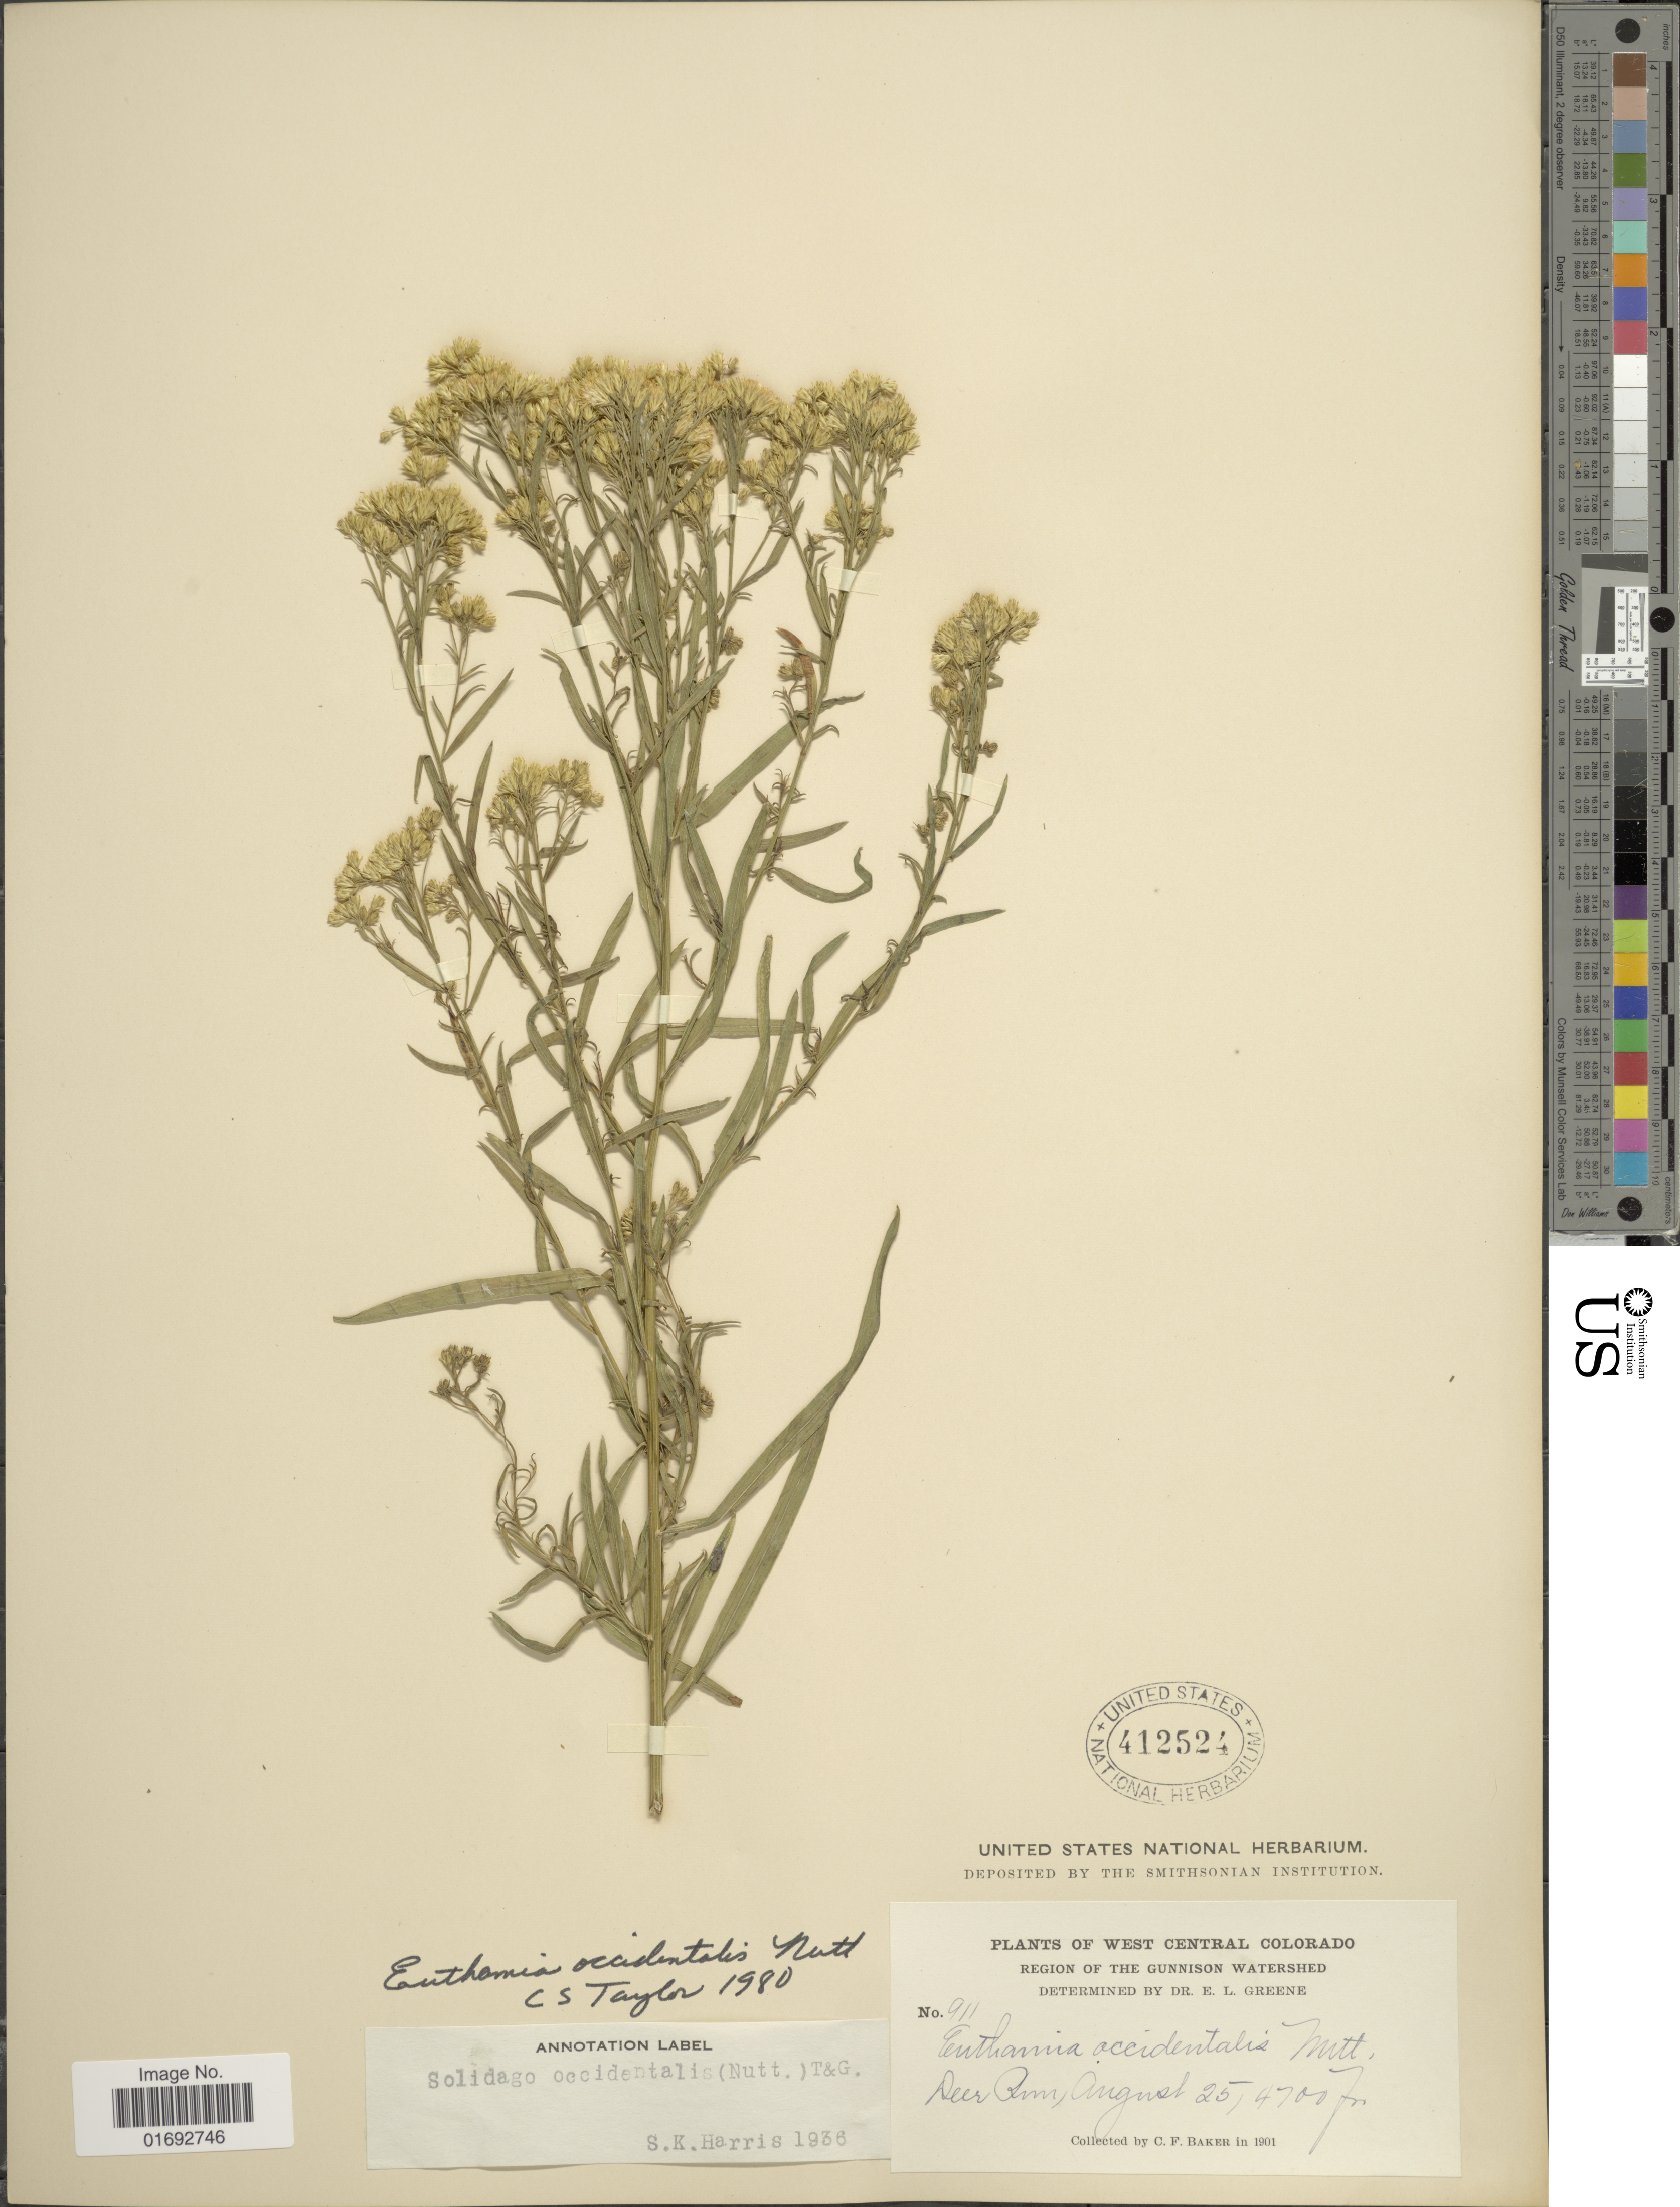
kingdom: Plantae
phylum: Tracheophyta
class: Magnoliopsida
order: Asterales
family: Asteraceae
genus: Euthamia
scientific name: Euthamia occidentalis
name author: Nutt.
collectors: C. F. Baker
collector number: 911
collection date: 1901-08-25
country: United States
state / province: Colorado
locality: West Central Colorado, region of the Gunnison Watershed, Deer River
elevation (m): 1433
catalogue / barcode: US 412524